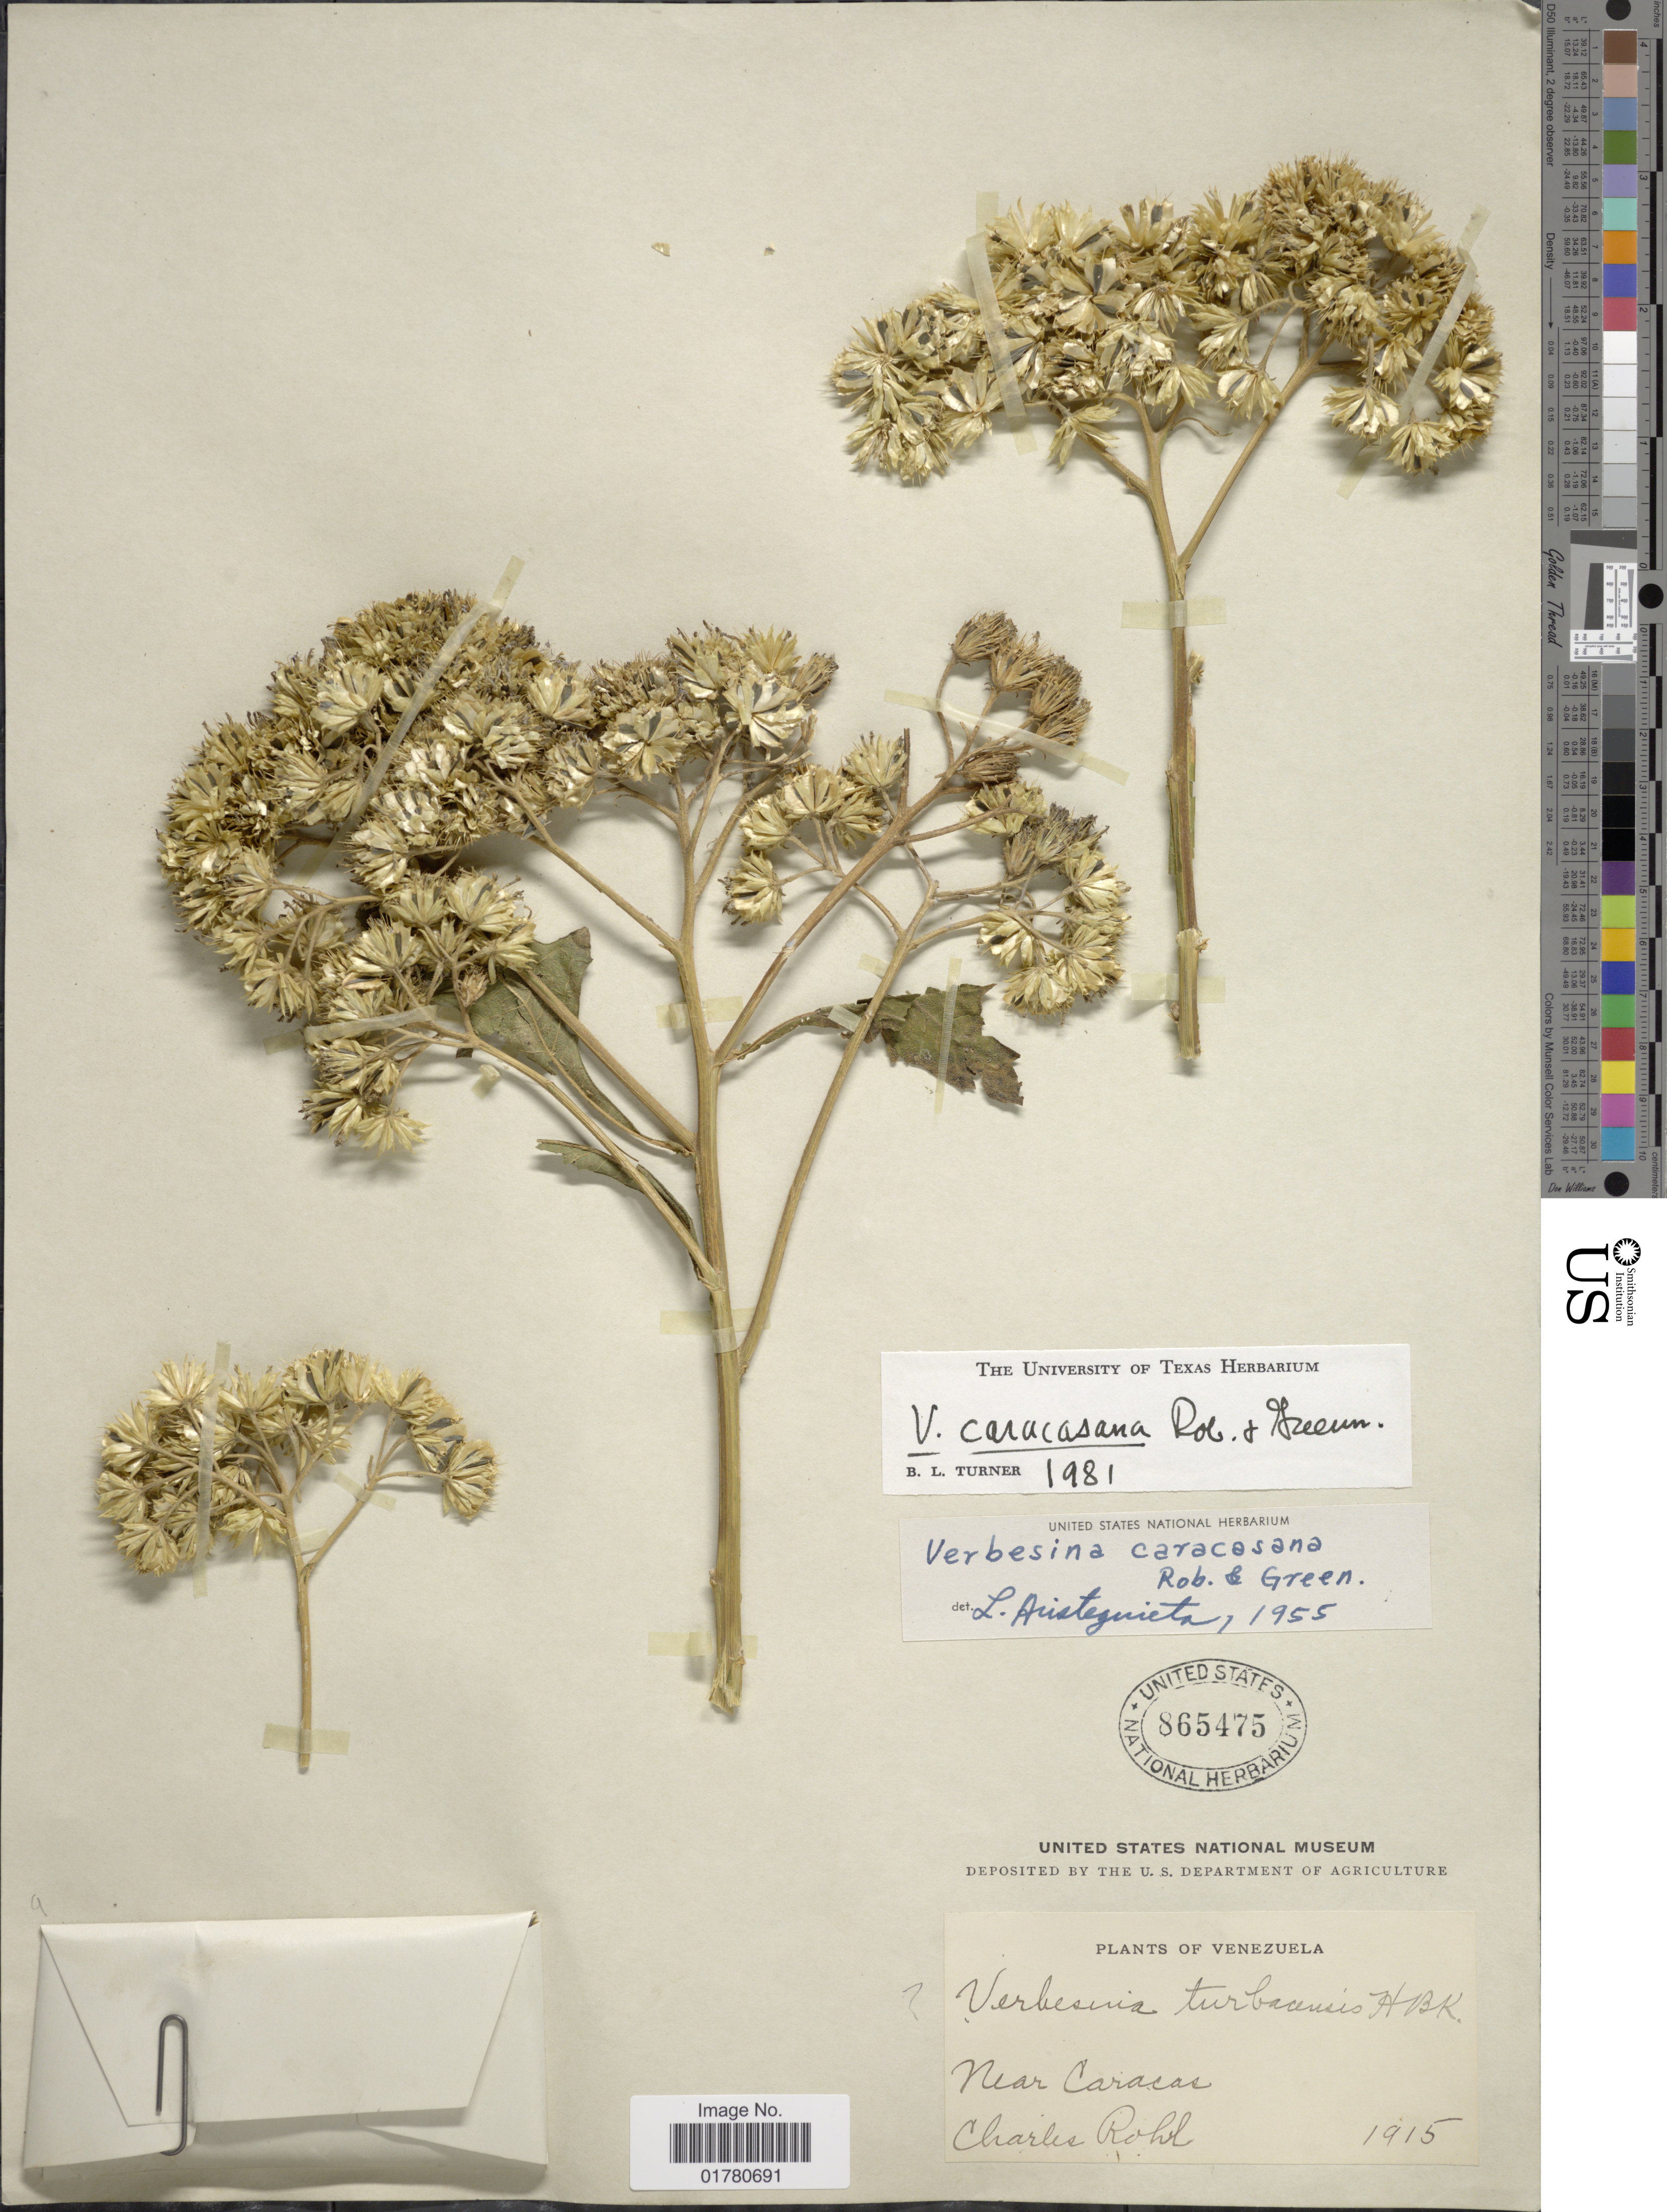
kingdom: Plantae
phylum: Tracheophyta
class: Magnoliopsida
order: Asterales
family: Asteraceae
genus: Verbesina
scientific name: Verbesina caracasana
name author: B.L. Rob. & Greenm.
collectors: C. Rohl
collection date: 1915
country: Venezuela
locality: Near Caracas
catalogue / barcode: US 865475